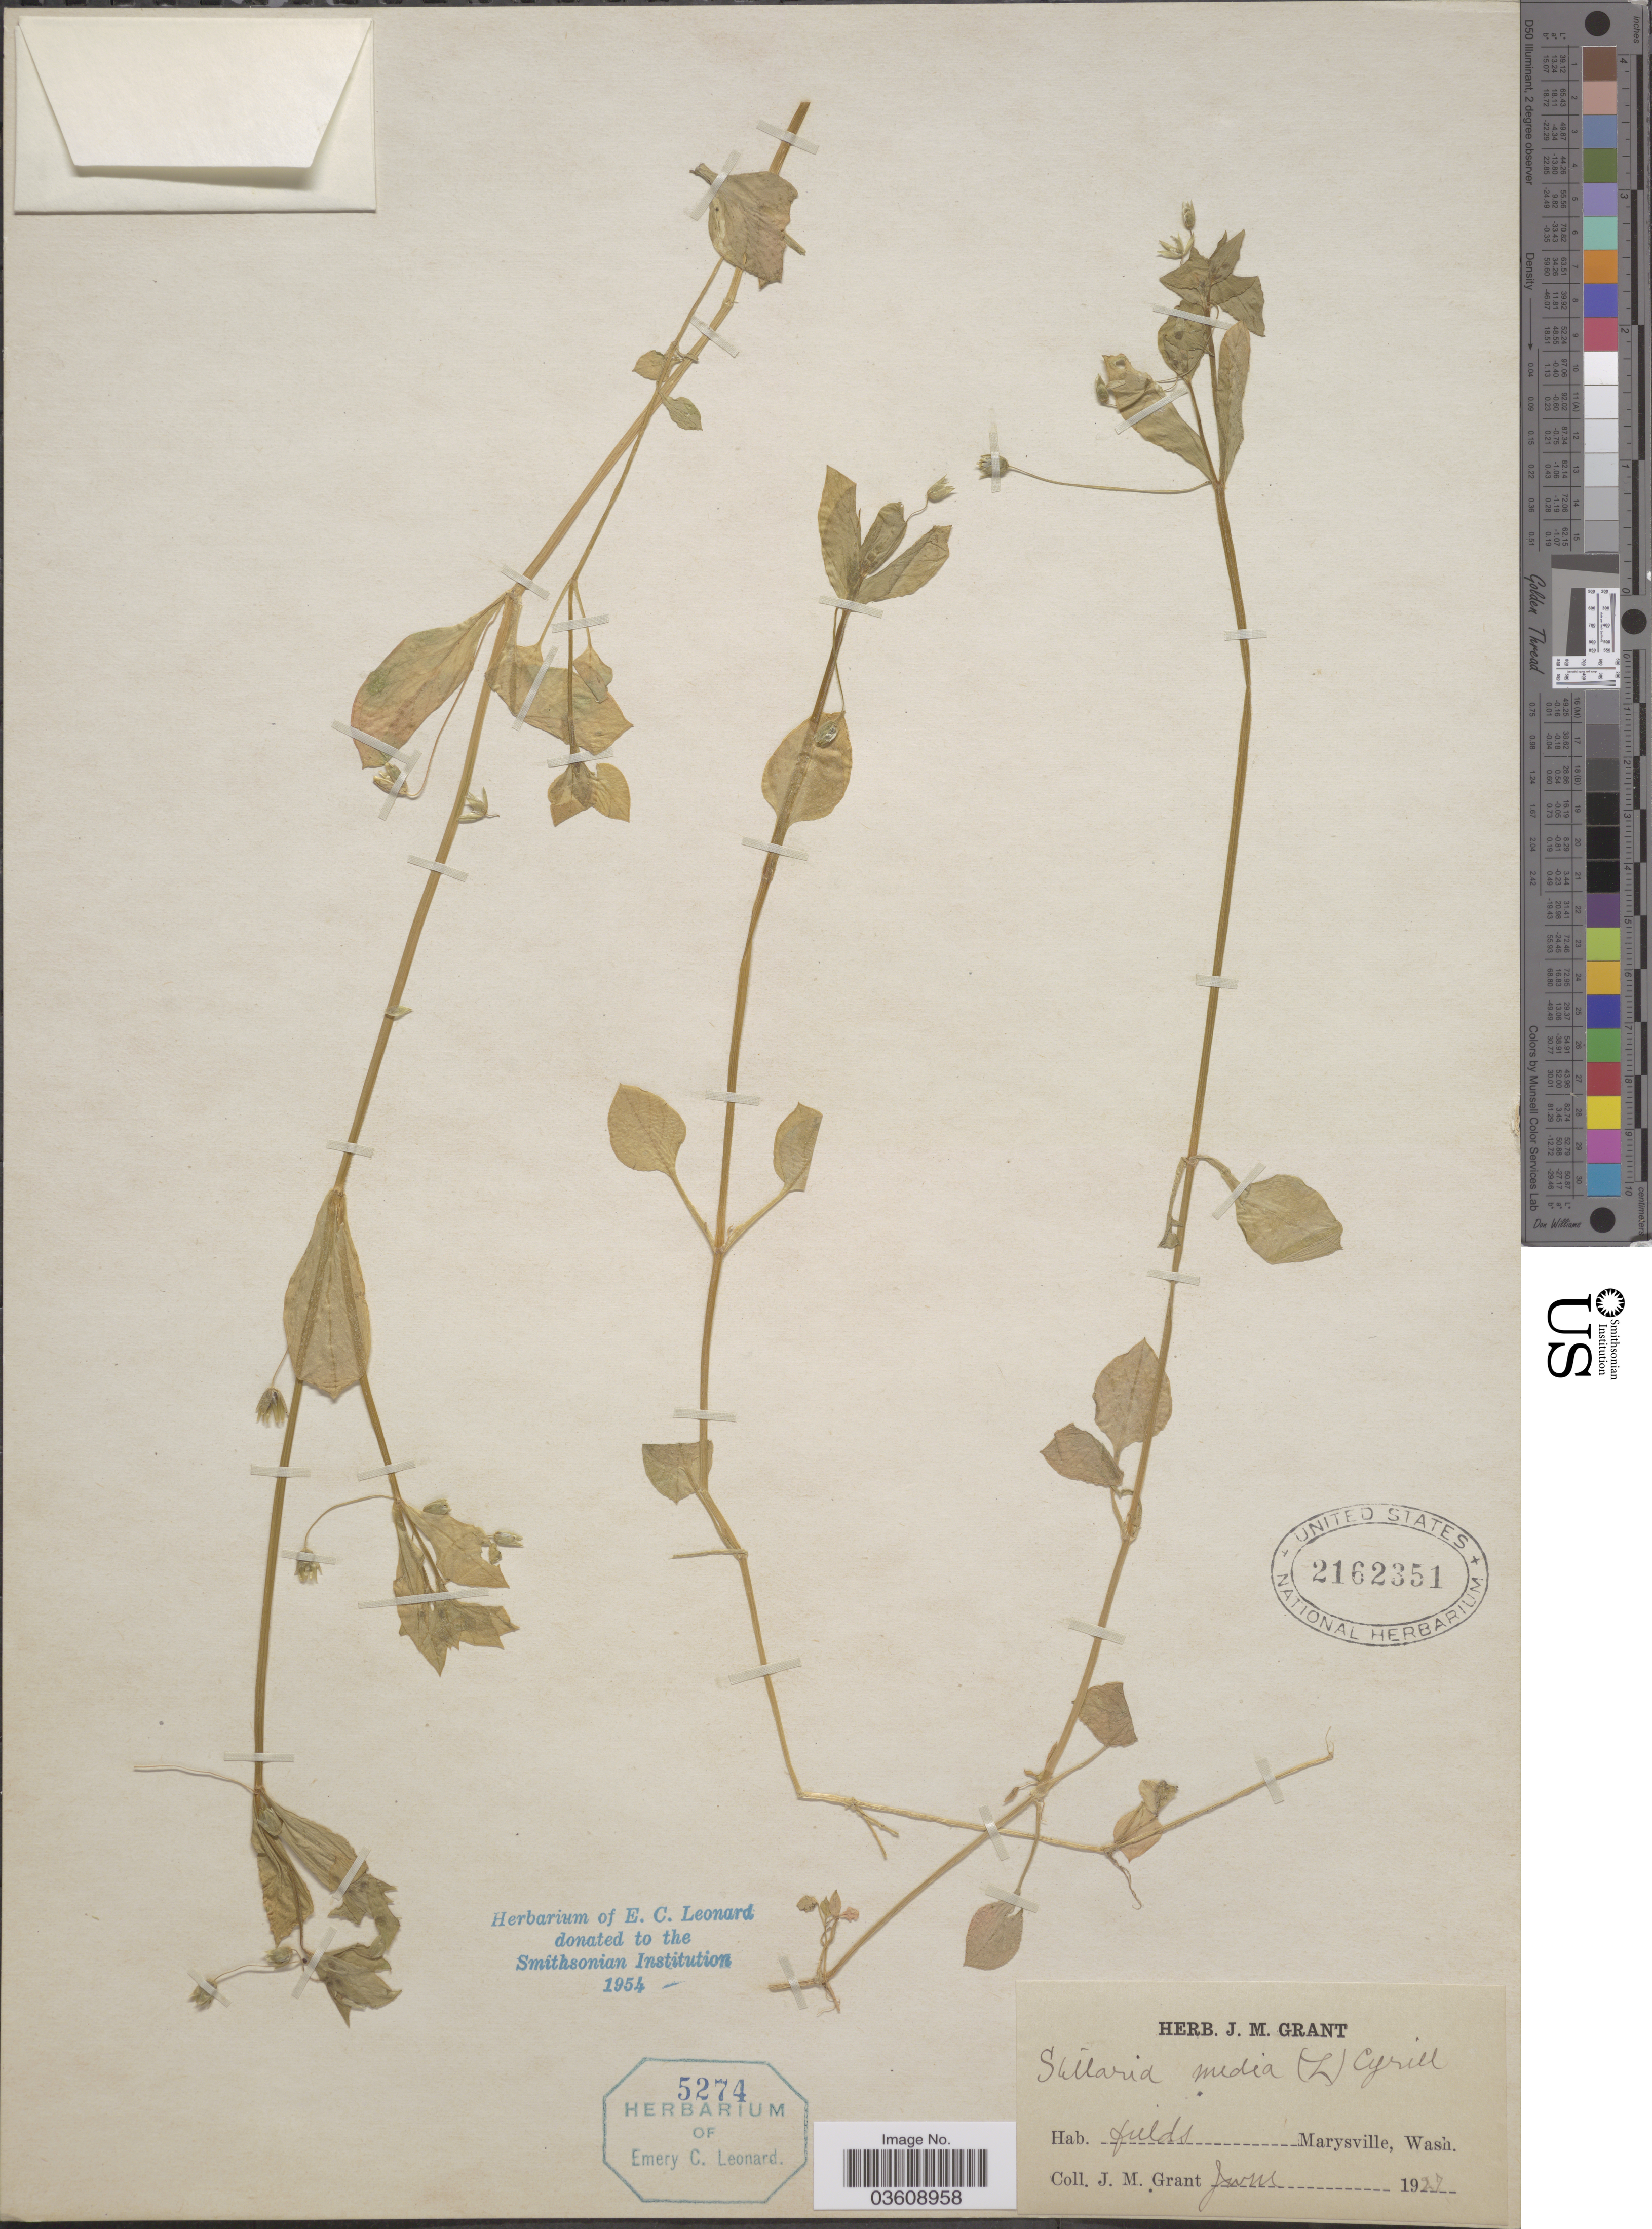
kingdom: Plantae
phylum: Tracheophyta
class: Magnoliopsida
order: Caryophyllales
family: Caryophyllaceae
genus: Stellaria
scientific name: Stellaria media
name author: (L.) Vill.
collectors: J. M. Grant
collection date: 1927-06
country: United States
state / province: Washington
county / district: Snohomish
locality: Fields Marysville.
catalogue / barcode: US 2162351